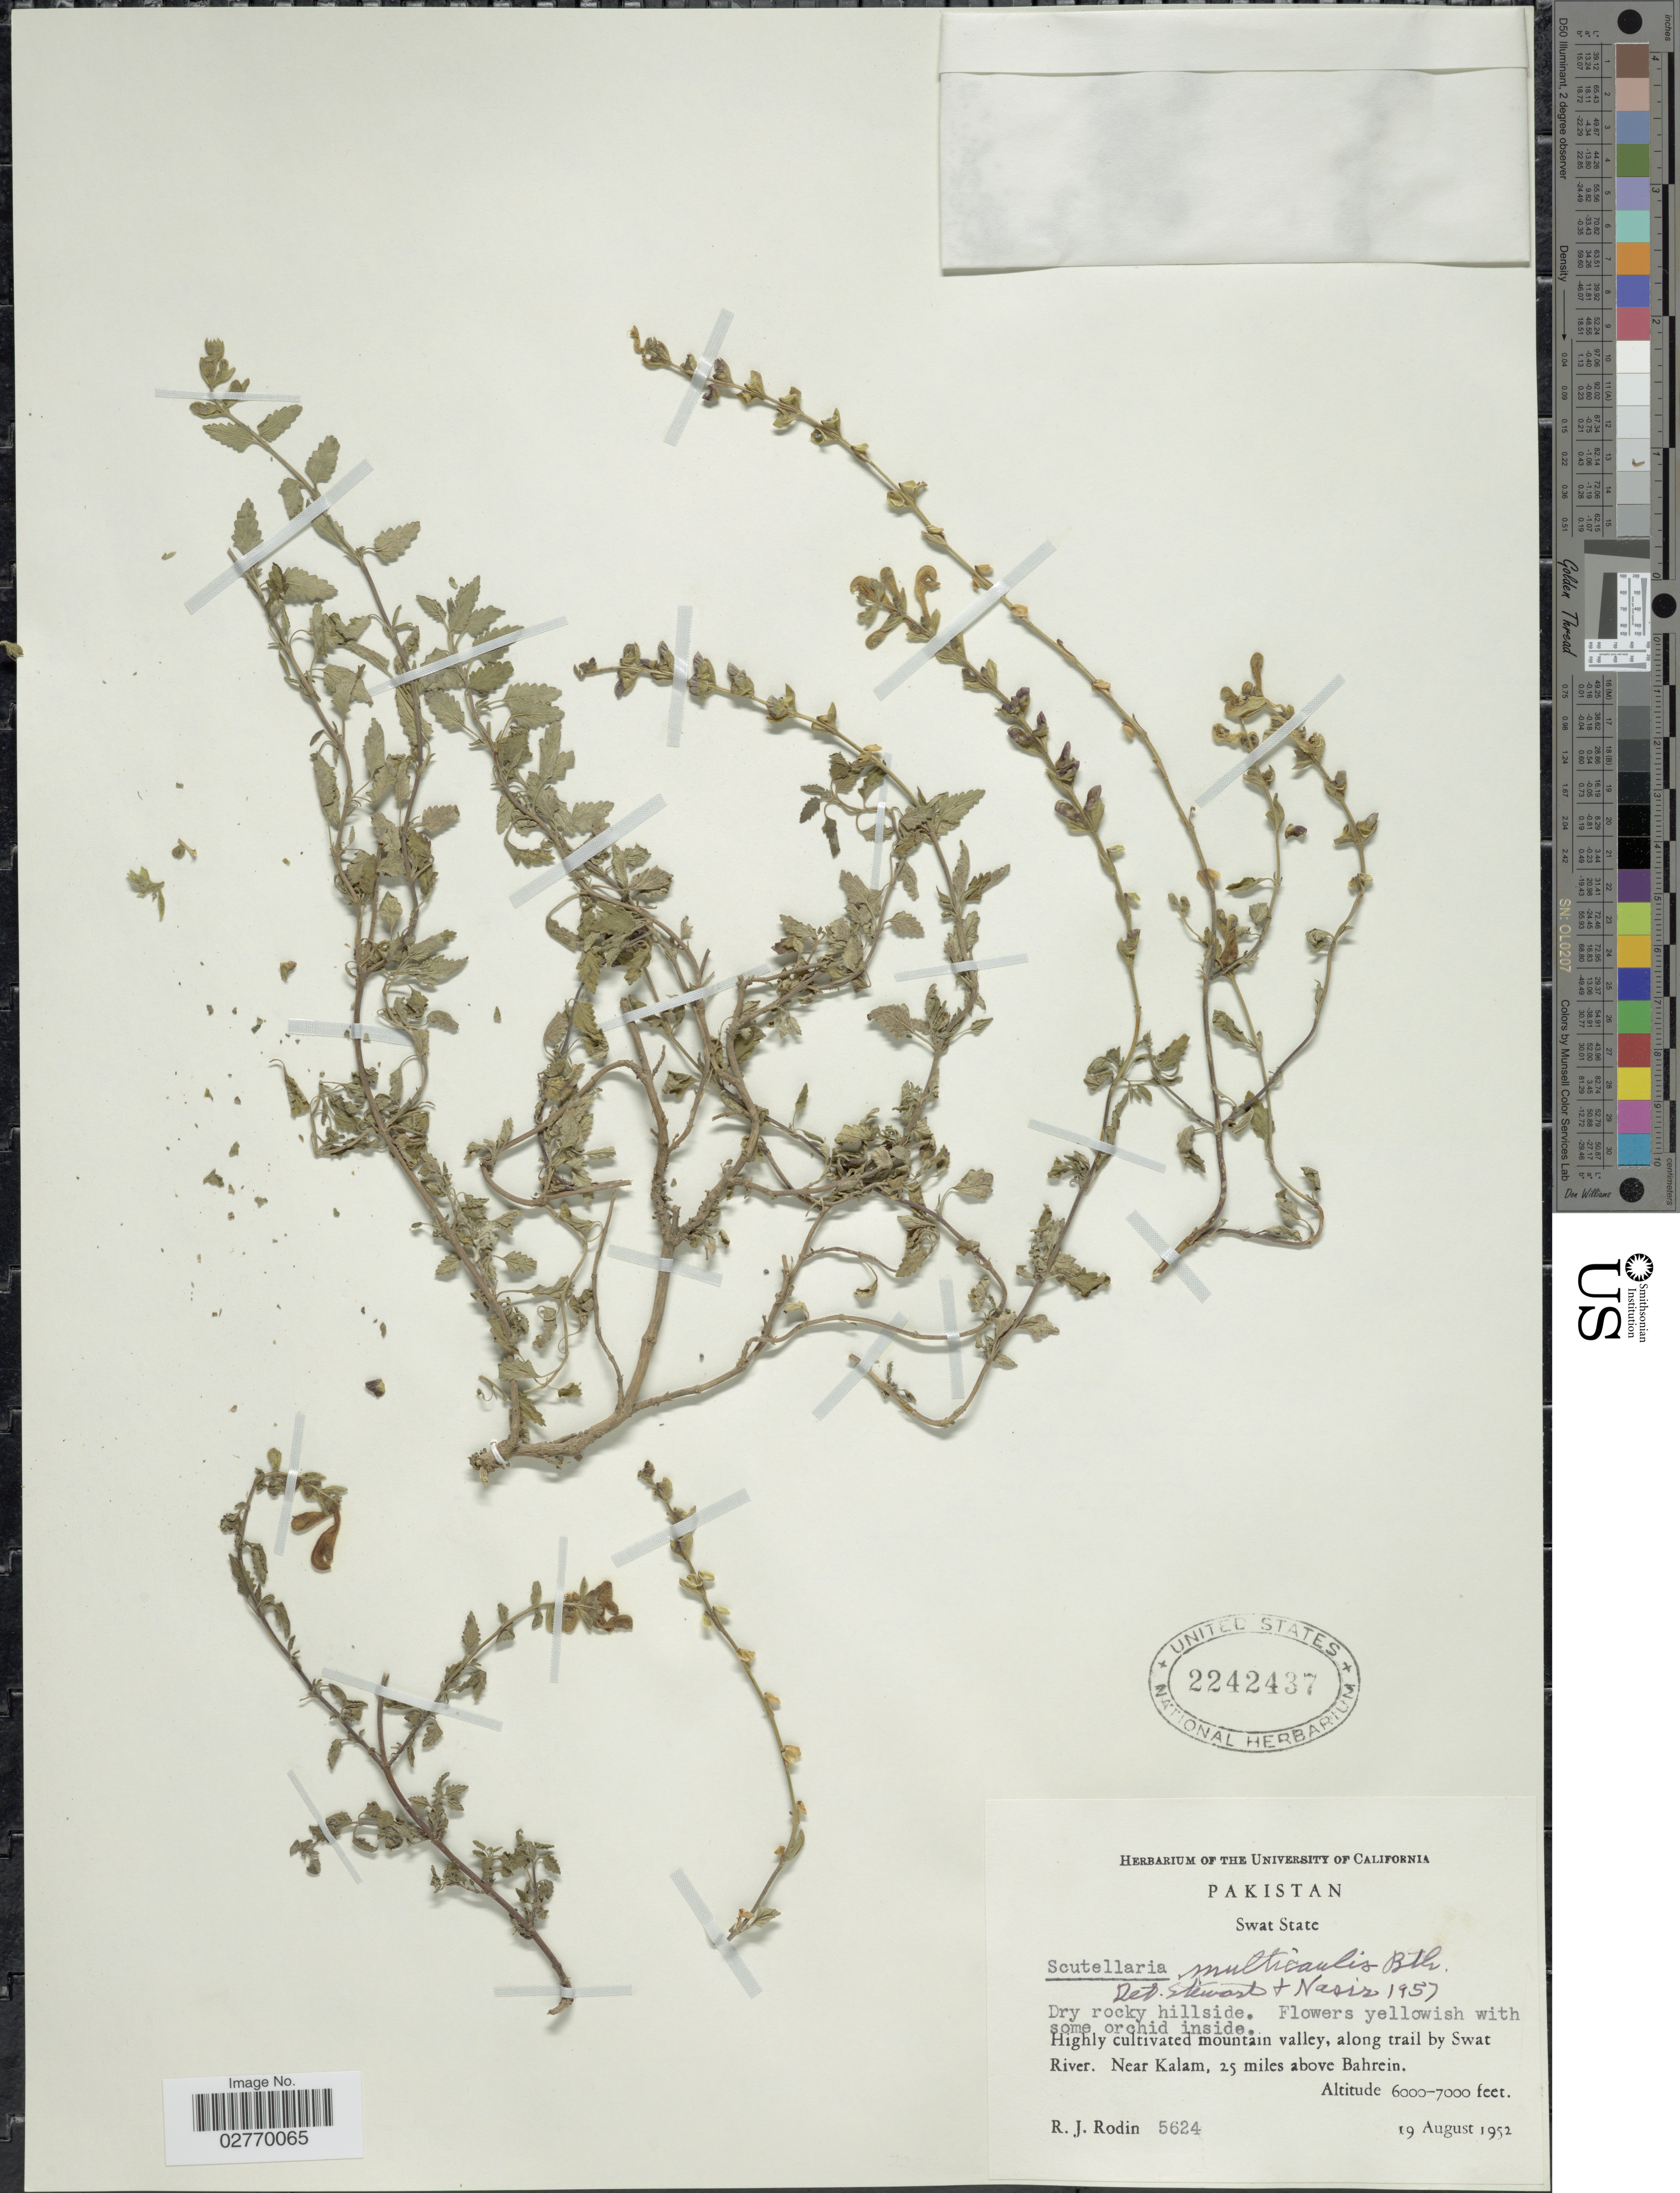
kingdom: Plantae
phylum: Tracheophyta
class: Magnoliopsida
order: Lamiales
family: Lamiaceae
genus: Scutellaria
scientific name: Scutellaria multicaulis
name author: Boiss.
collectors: R. J. Rodin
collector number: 5624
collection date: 1952-08-19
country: Pakistan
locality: Swat State. Along trail by Swat River. Near Kalam, 25 miles above Bahrein.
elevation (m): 1829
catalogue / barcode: US 2242437